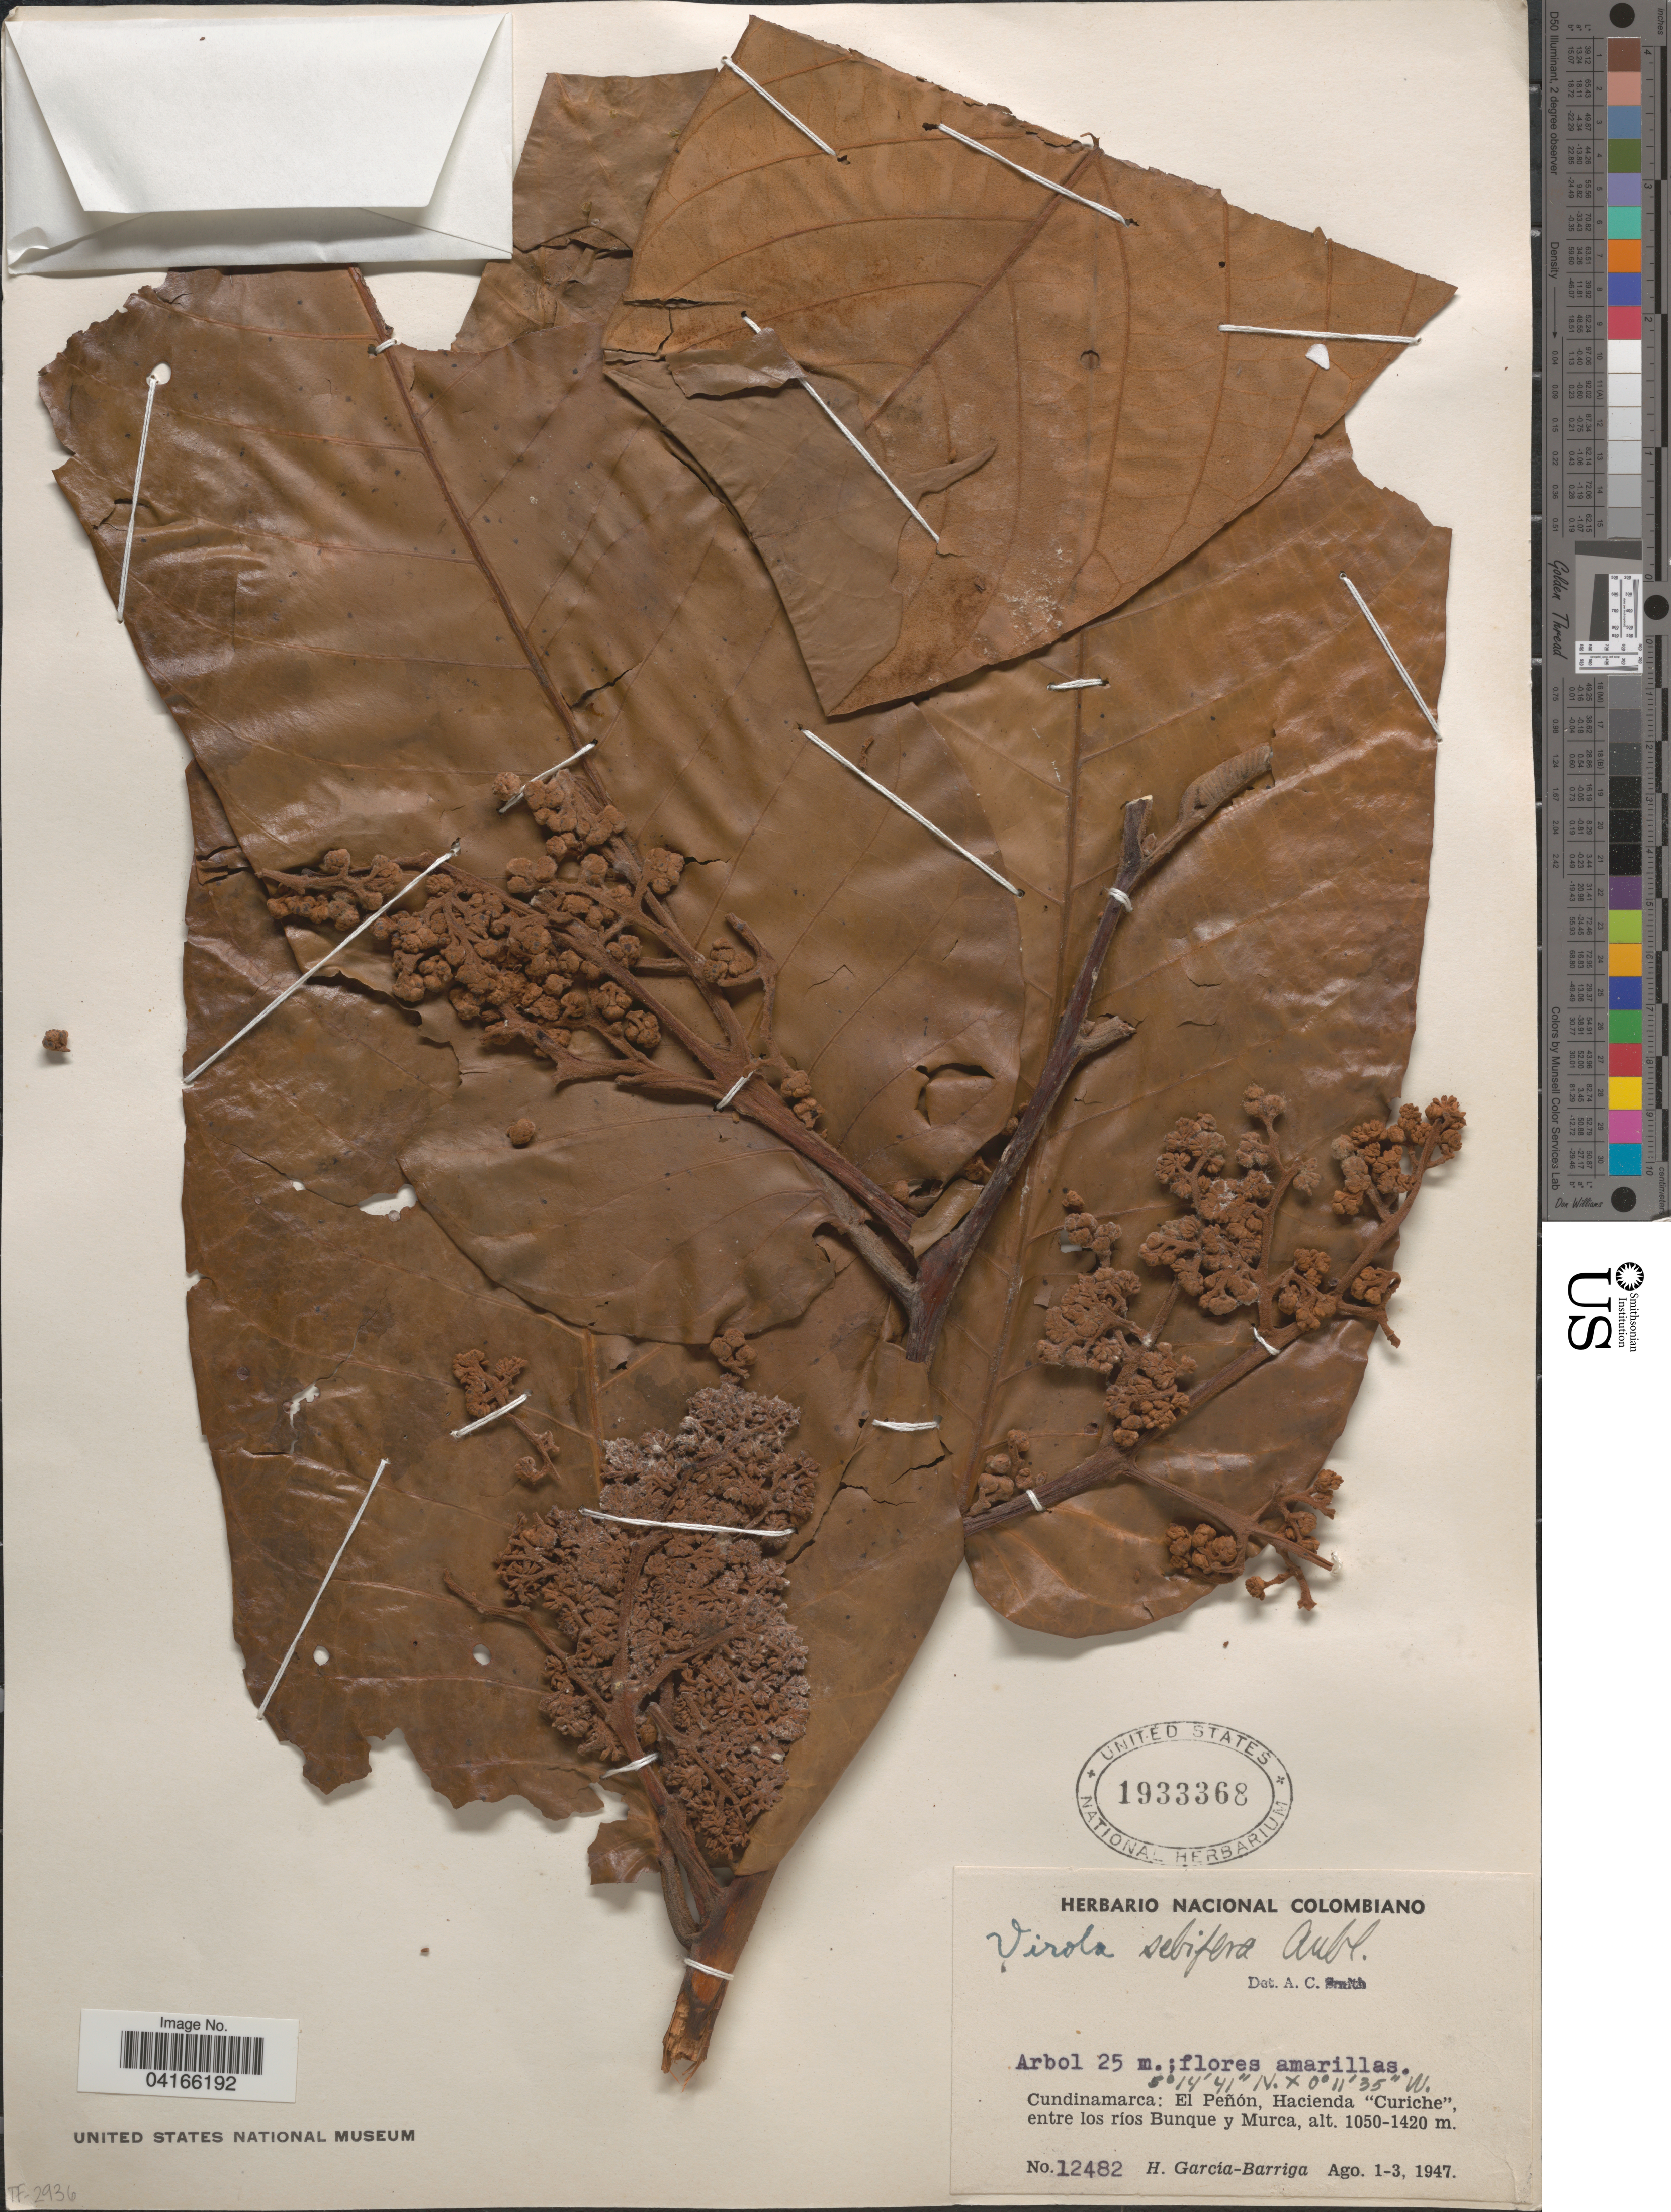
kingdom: Plantae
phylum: Tracheophyta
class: Magnoliopsida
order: Magnoliales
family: Myristicaceae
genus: Virola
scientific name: Virola sebifera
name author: Aubl.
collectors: H. García Barriga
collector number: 12482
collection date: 1947-08-01/1947-08-03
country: Colombia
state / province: Cundinamarca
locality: El Peñón, Hacienda "Curiche", entre los ríos Bunque y Murca.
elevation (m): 1050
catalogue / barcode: US 1933368